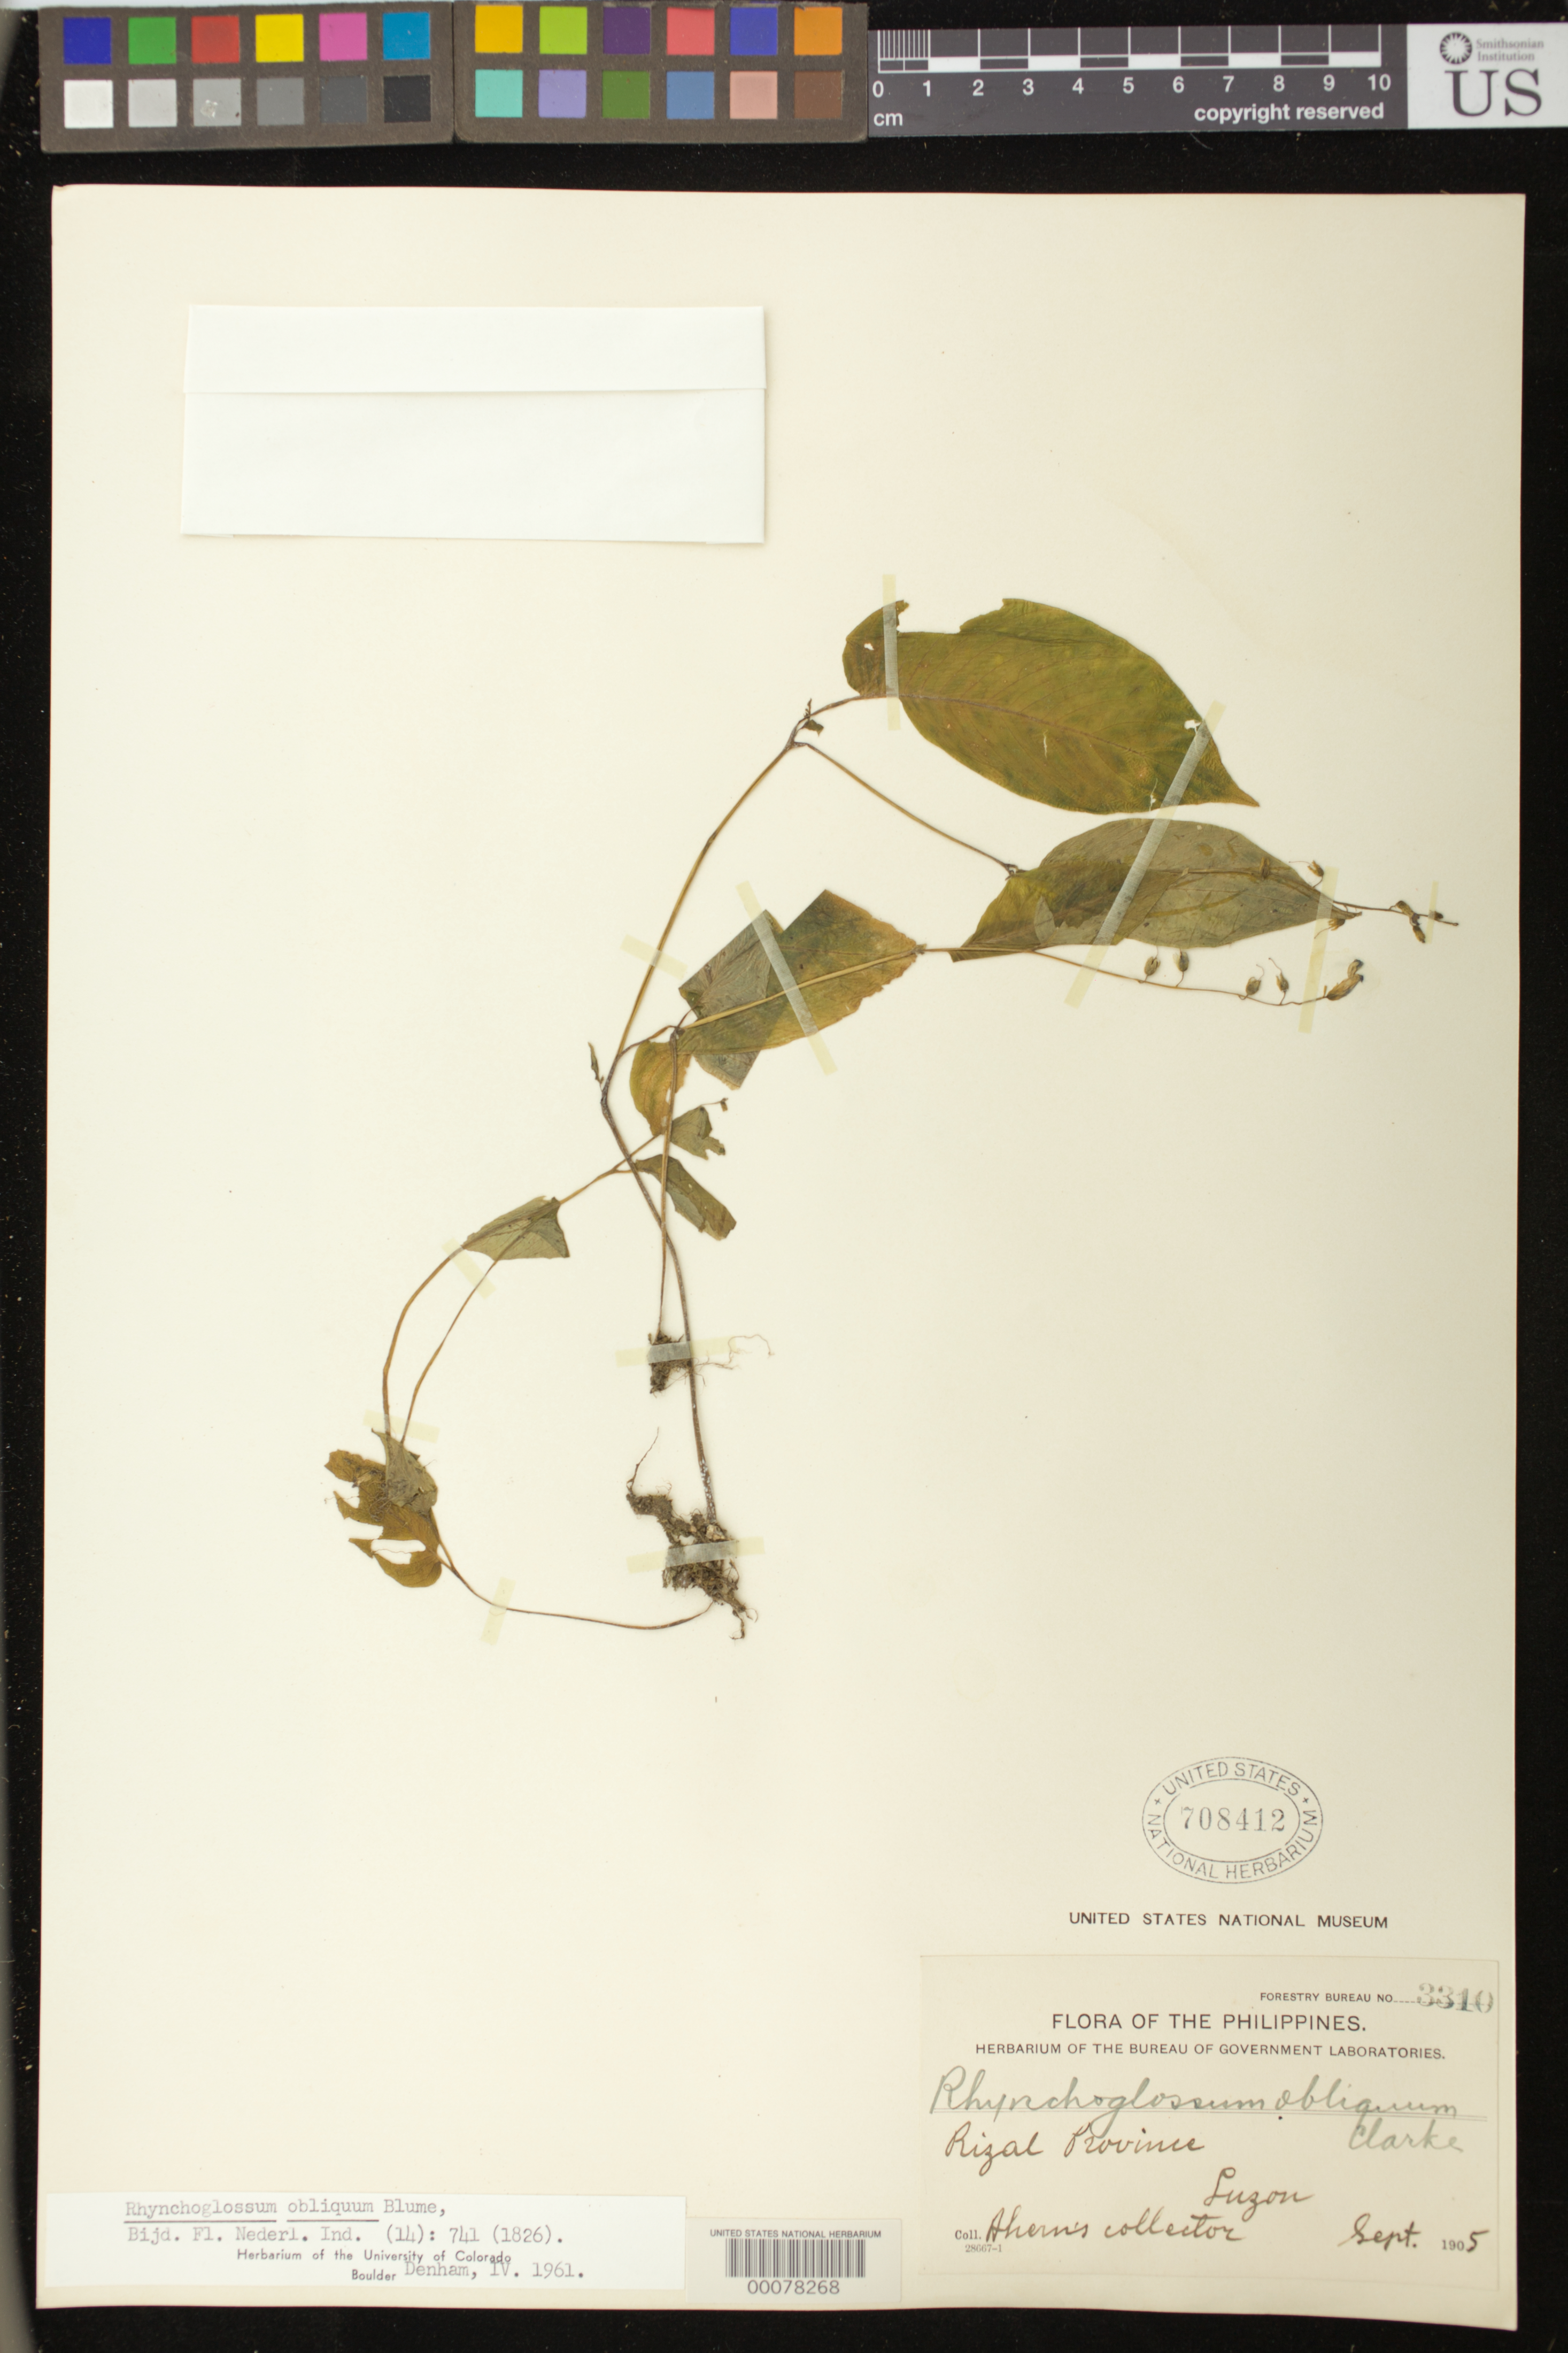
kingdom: Plantae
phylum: Tracheophyta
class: Magnoliopsida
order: Lamiales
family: Gesneriaceae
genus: Rhynchoglossum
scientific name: Rhynchoglossum obliquum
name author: Blume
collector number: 3310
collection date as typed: Sep 1905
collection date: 1905-09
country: Philippines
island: Luzon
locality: Rizal,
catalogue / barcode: US 708412